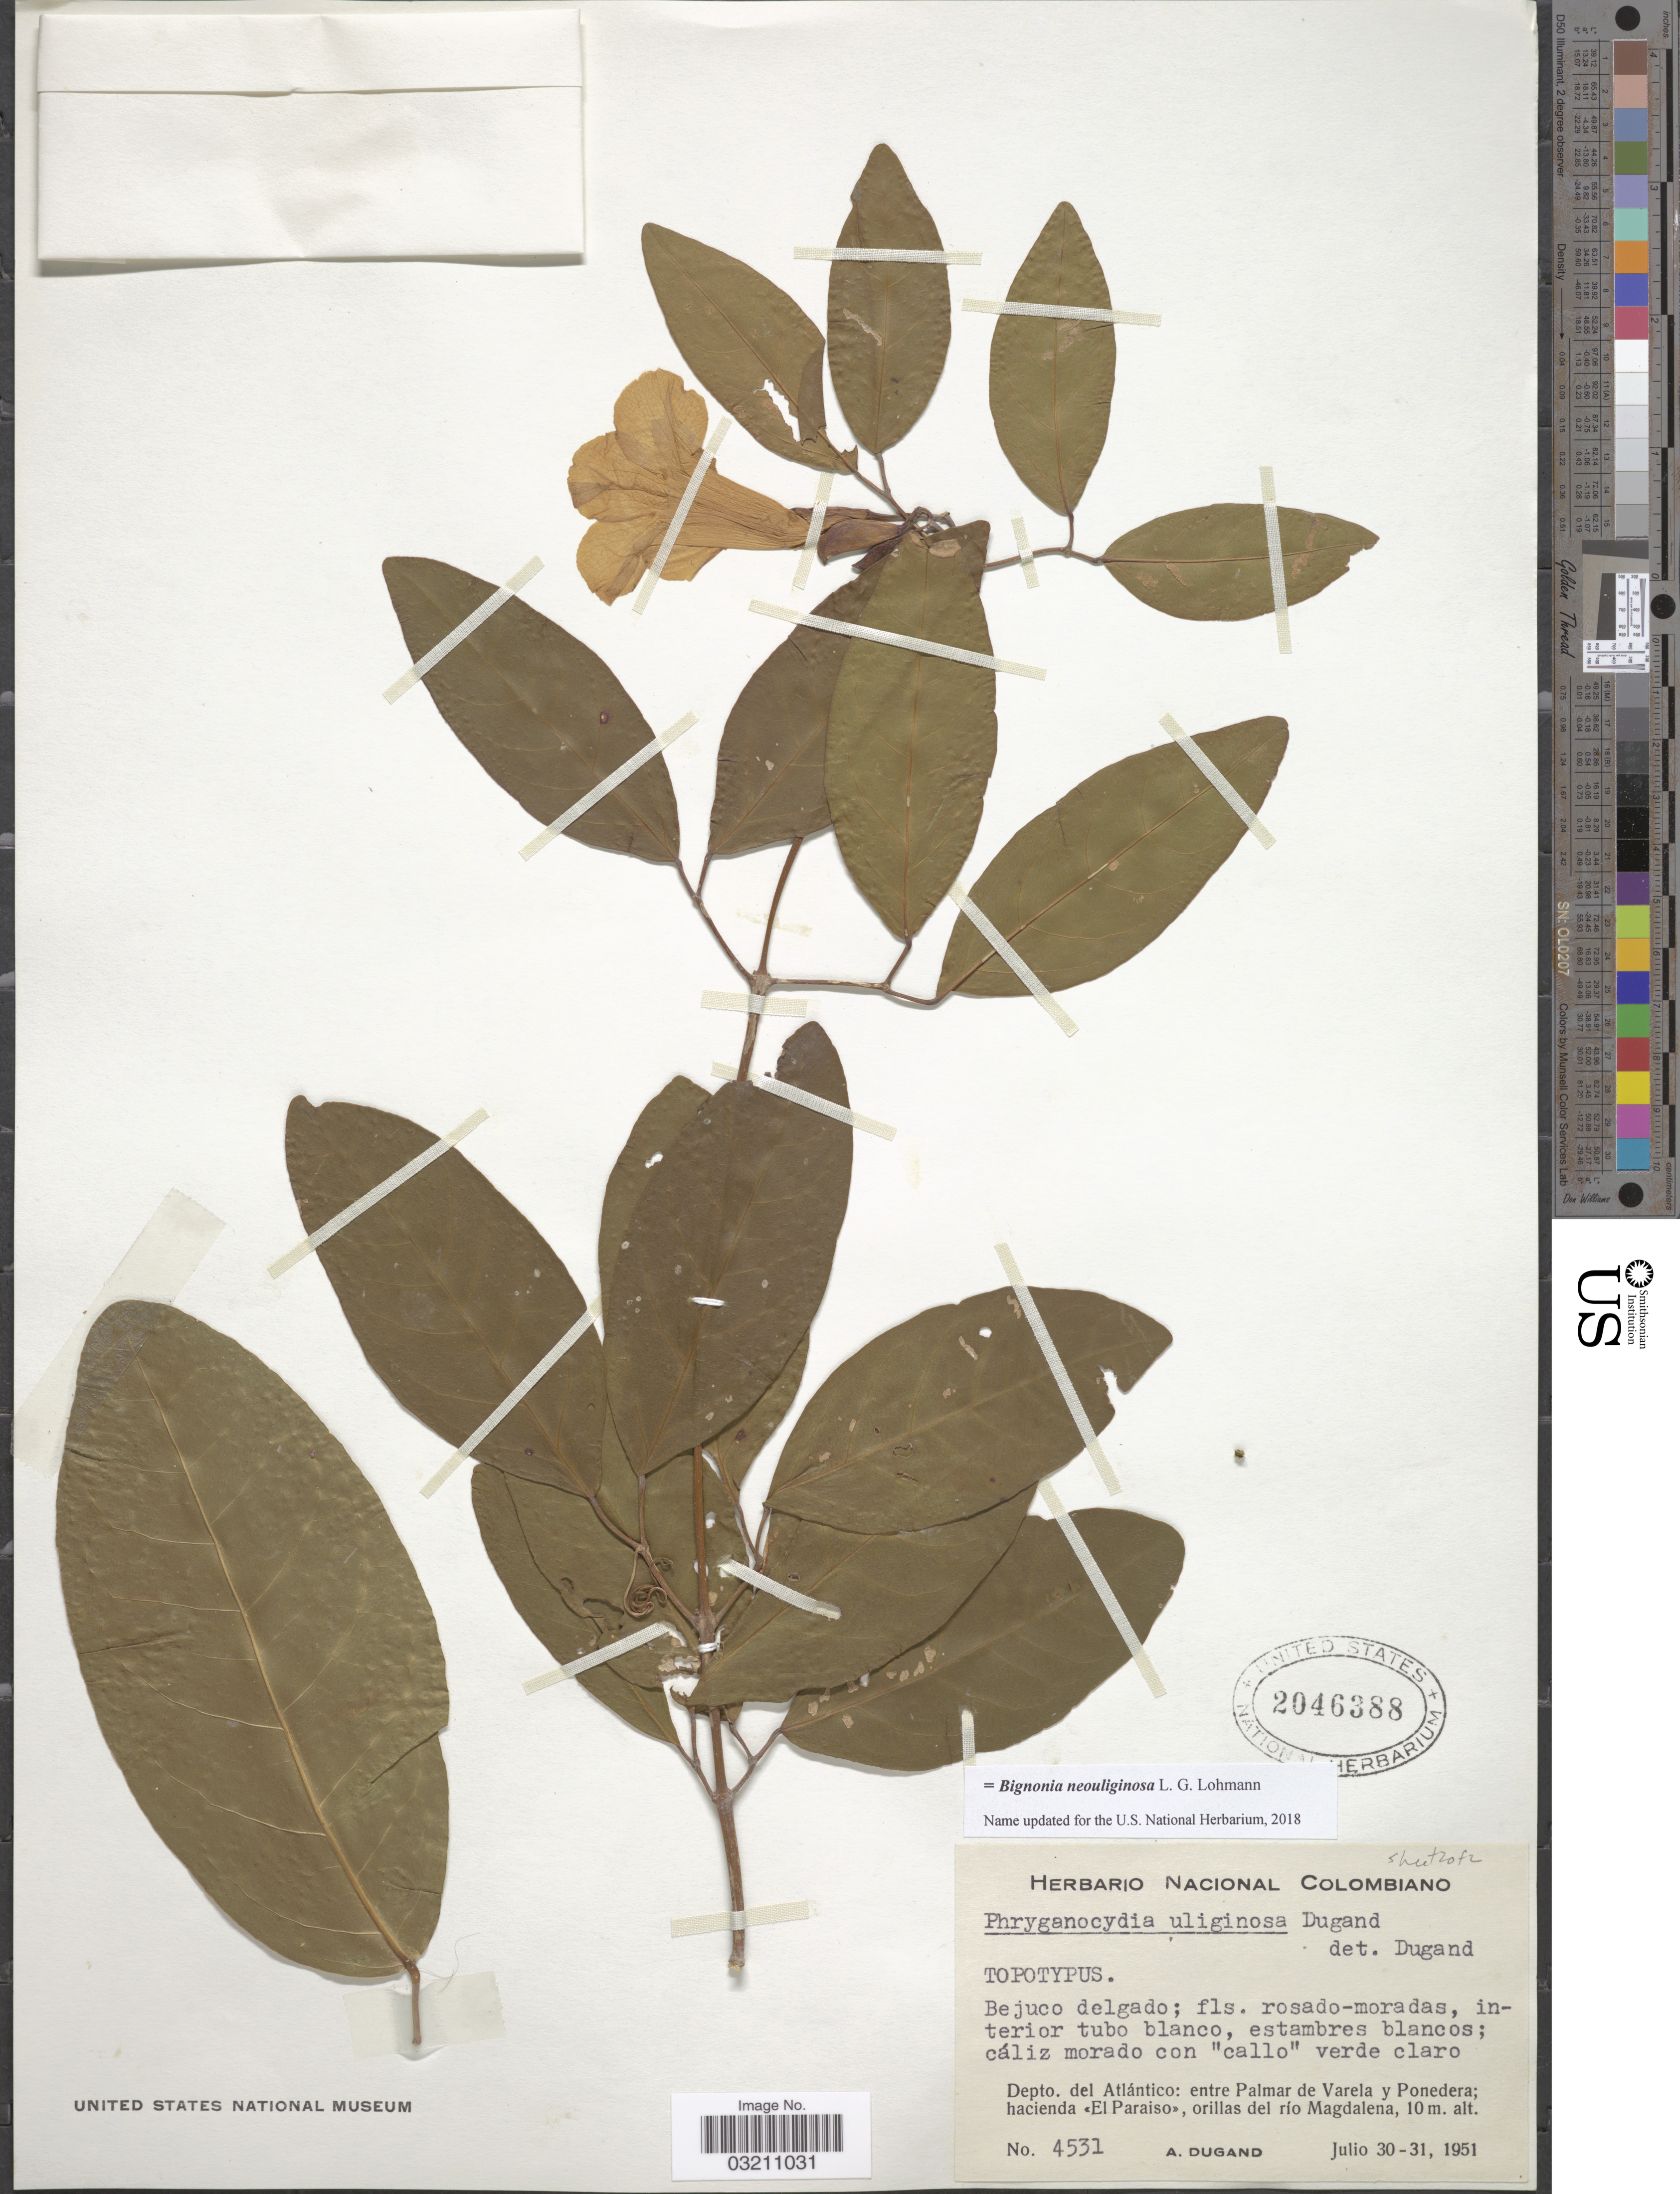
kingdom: Plantae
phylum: Tracheophyta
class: Magnoliopsida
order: Lamiales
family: Bignoniaceae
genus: Bignonia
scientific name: Bignonia neouliginosa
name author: L.G. Lohmann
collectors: A. Dugand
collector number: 4531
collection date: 1951-07-30/1951-07-31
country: Colombia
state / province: Atlántico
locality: Depto. del Atlántico: entre Palmar de Varela y Ponedera; hacienda «El Paraiso», orillas del río Magdalena.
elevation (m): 10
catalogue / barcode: US 2046388